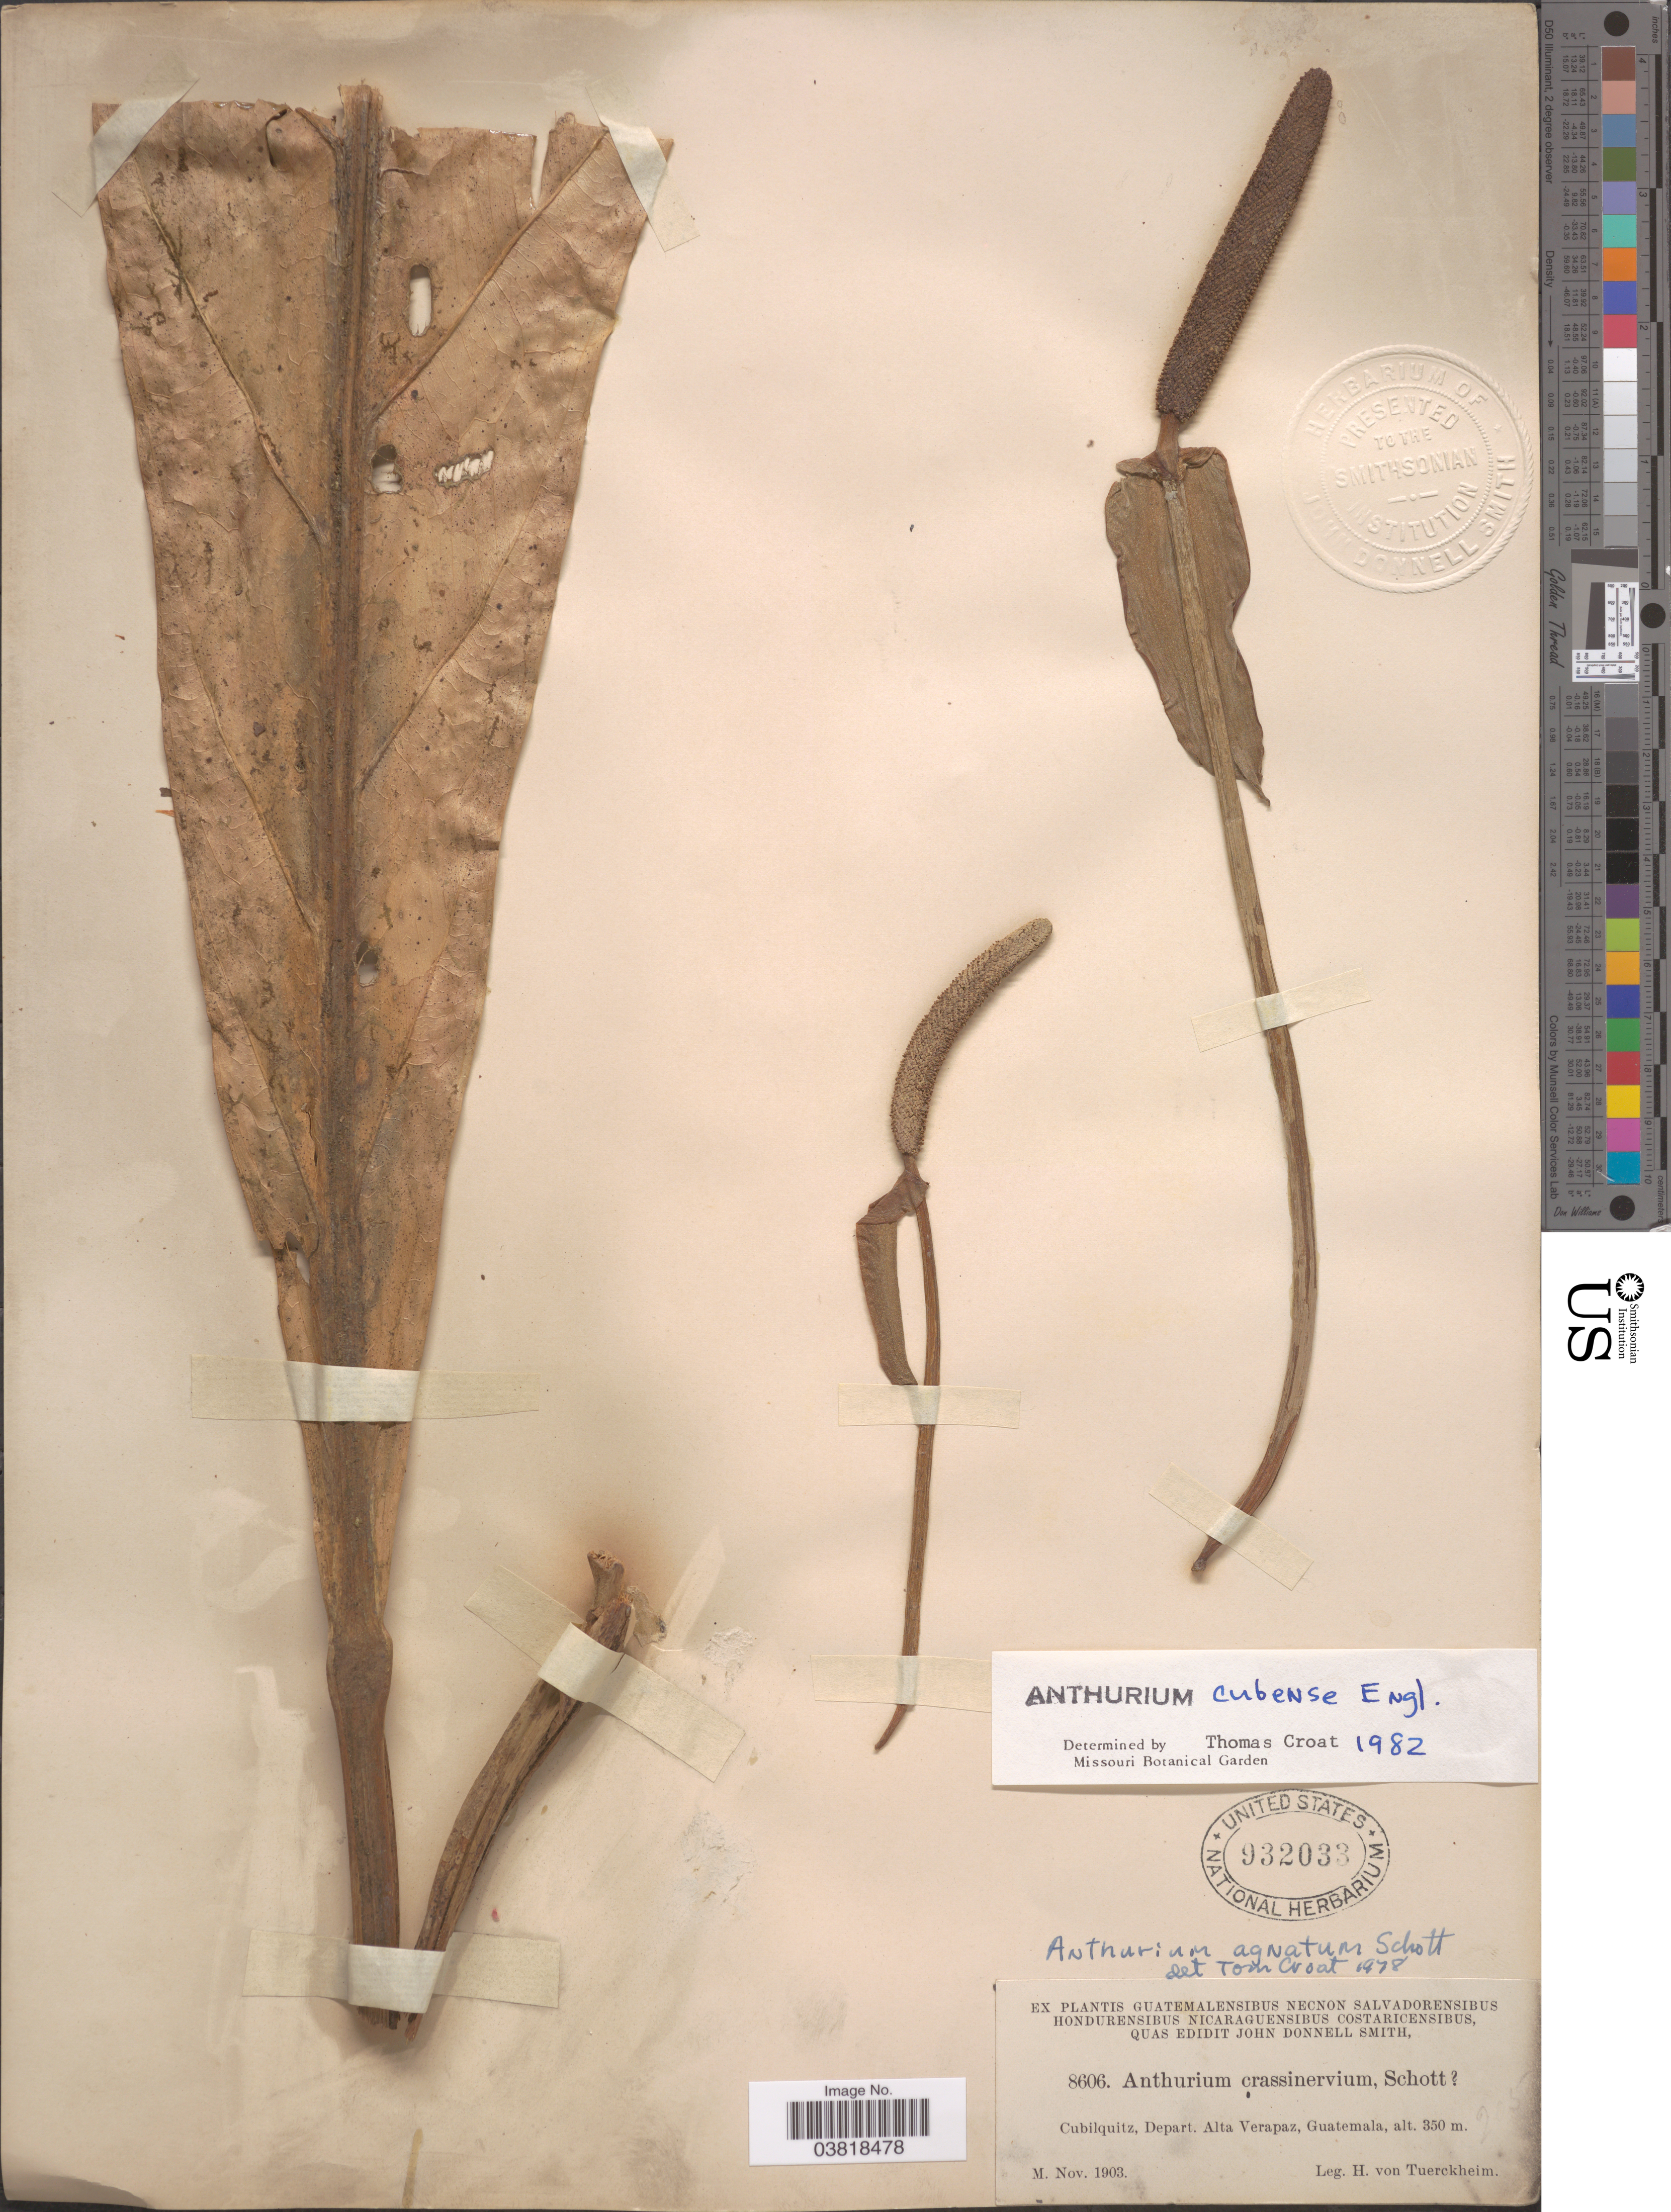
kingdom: Plantae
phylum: Tracheophyta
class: Liliopsida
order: Alismatales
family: Araceae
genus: Anthurium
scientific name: Anthurium cubense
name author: Engl.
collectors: H. von Tuerckheim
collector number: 8606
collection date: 1903-11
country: Guatemala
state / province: Alta Verapaz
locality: Cubilquitz, Depart. Alta Verapaz.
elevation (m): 350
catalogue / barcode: US 932033